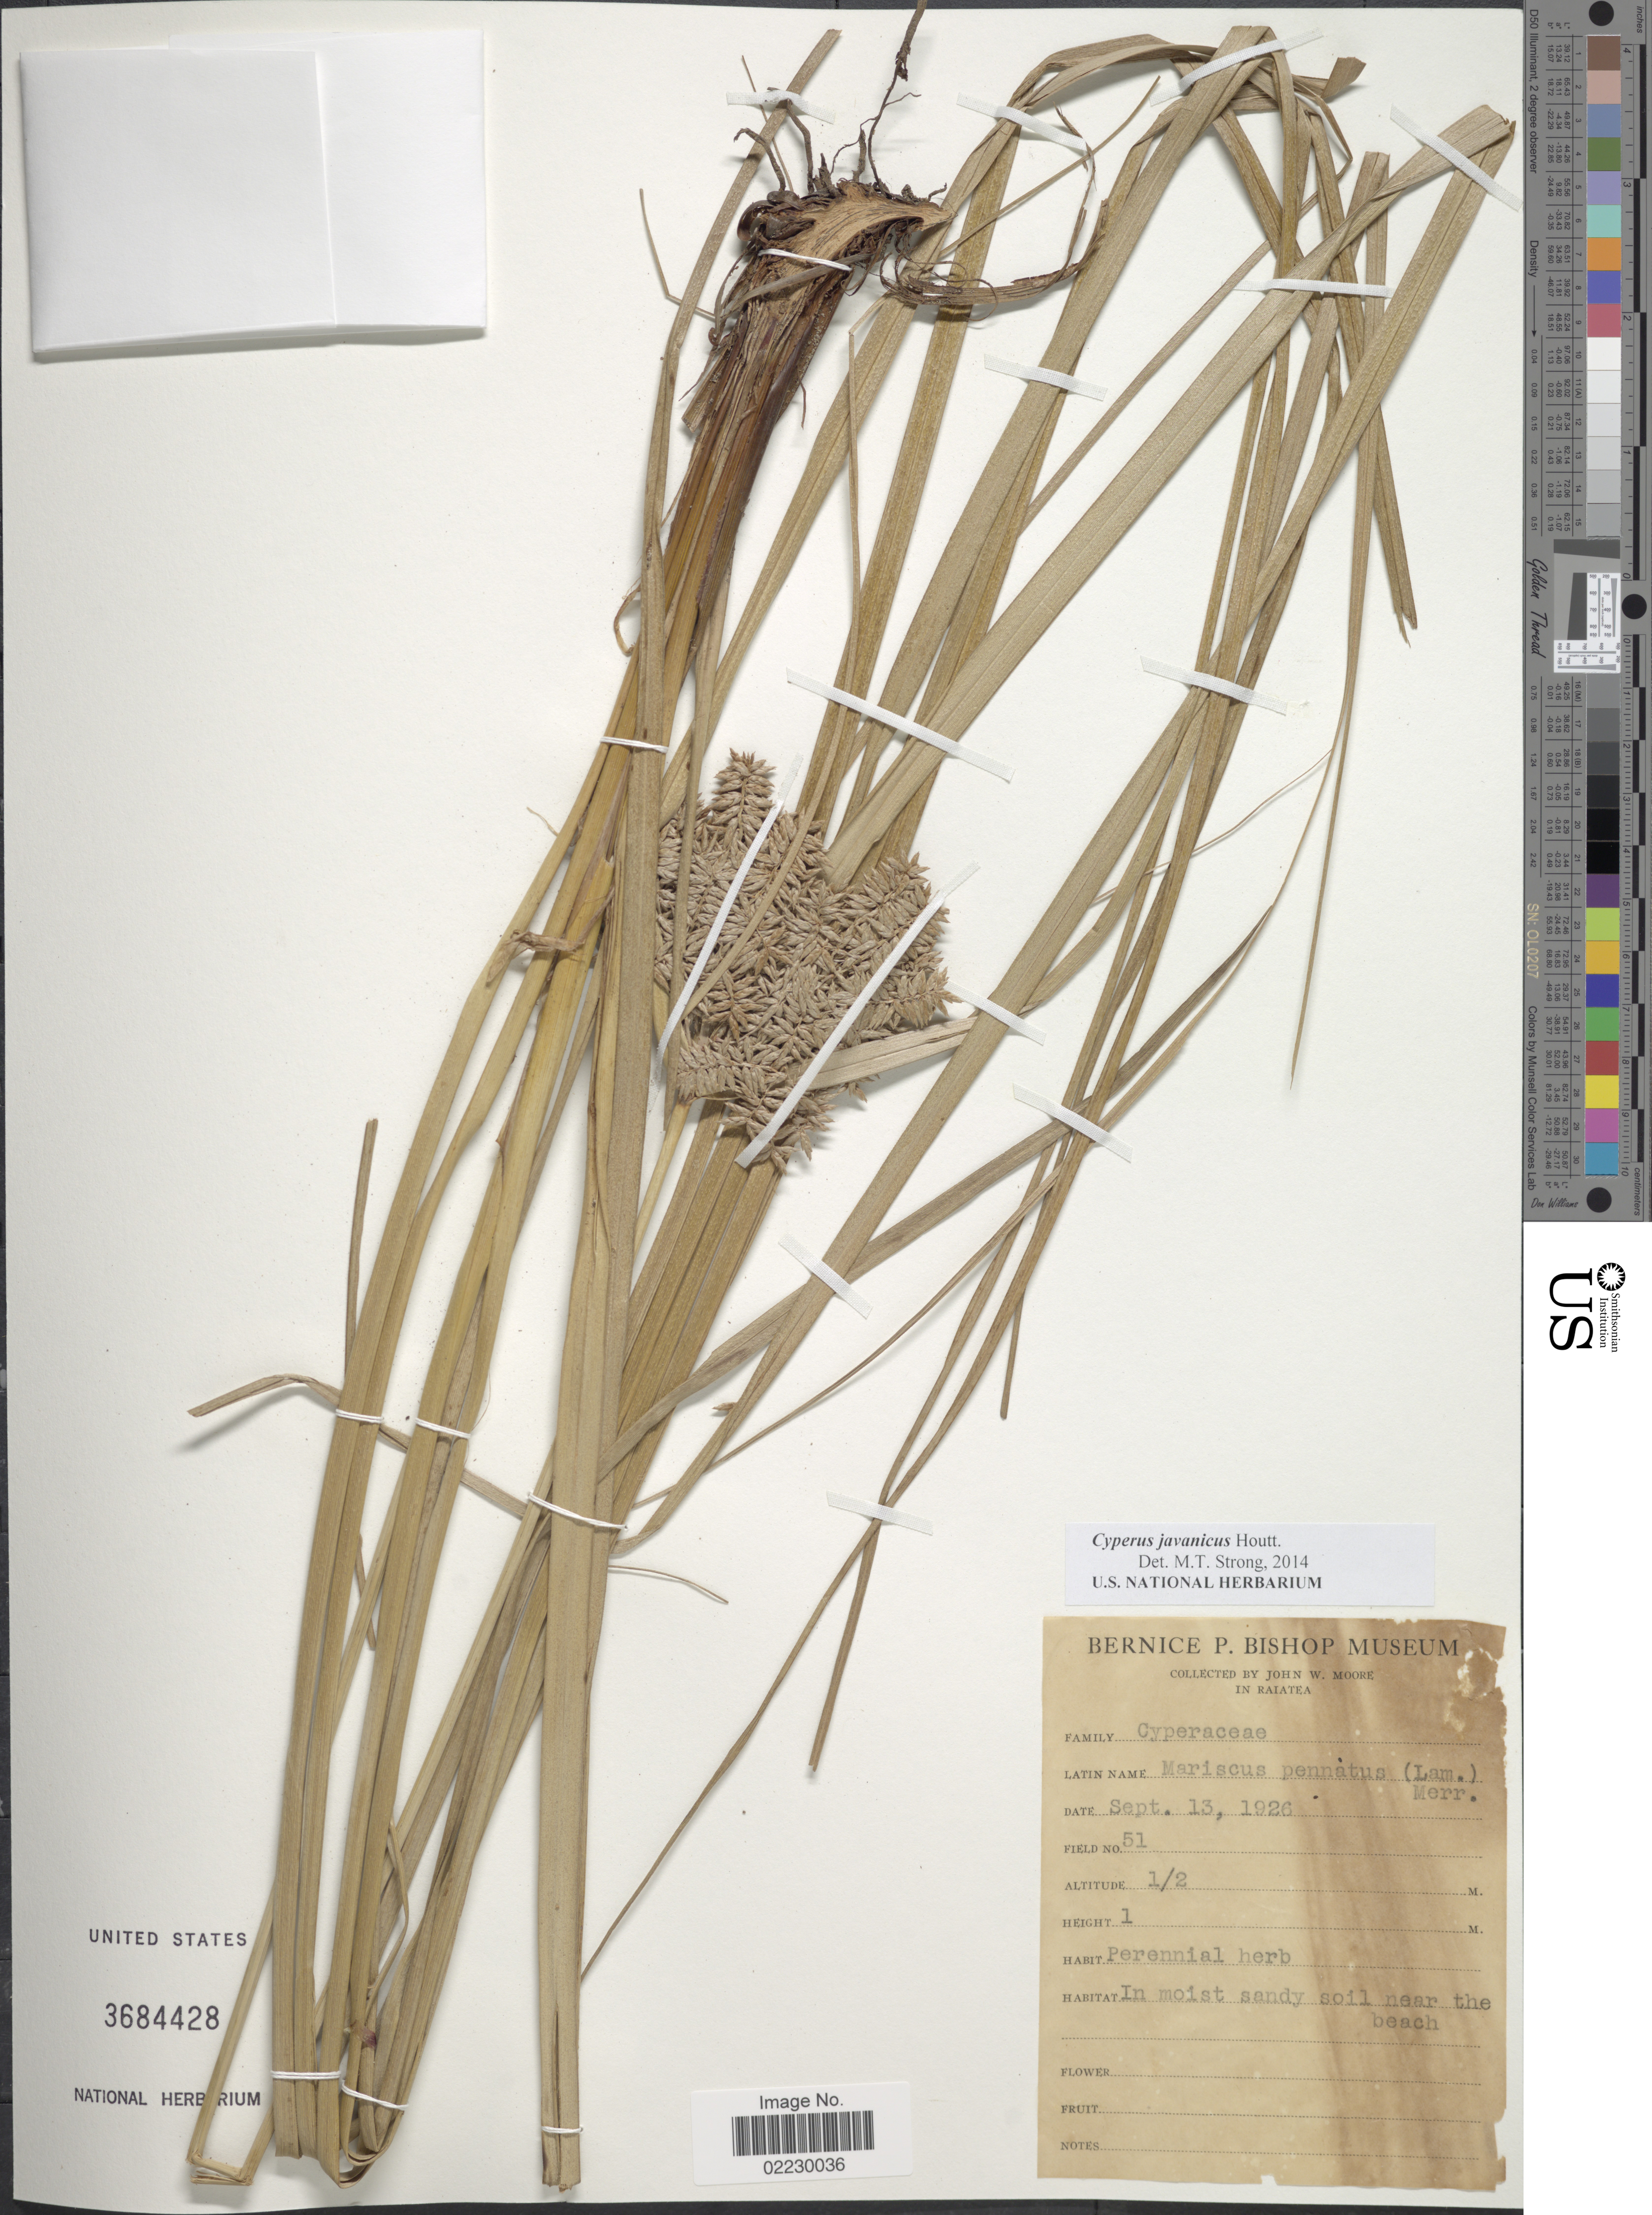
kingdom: Plantae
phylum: Tracheophyta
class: Liliopsida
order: Poales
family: Cyperaceae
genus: Cyperus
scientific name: Cyperus javanicus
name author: Houtt.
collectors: J. Moore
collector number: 51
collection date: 1926-09-13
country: French Polynesia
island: Raiatea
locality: Near the beach, Raiatea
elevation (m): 1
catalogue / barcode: US 3684428